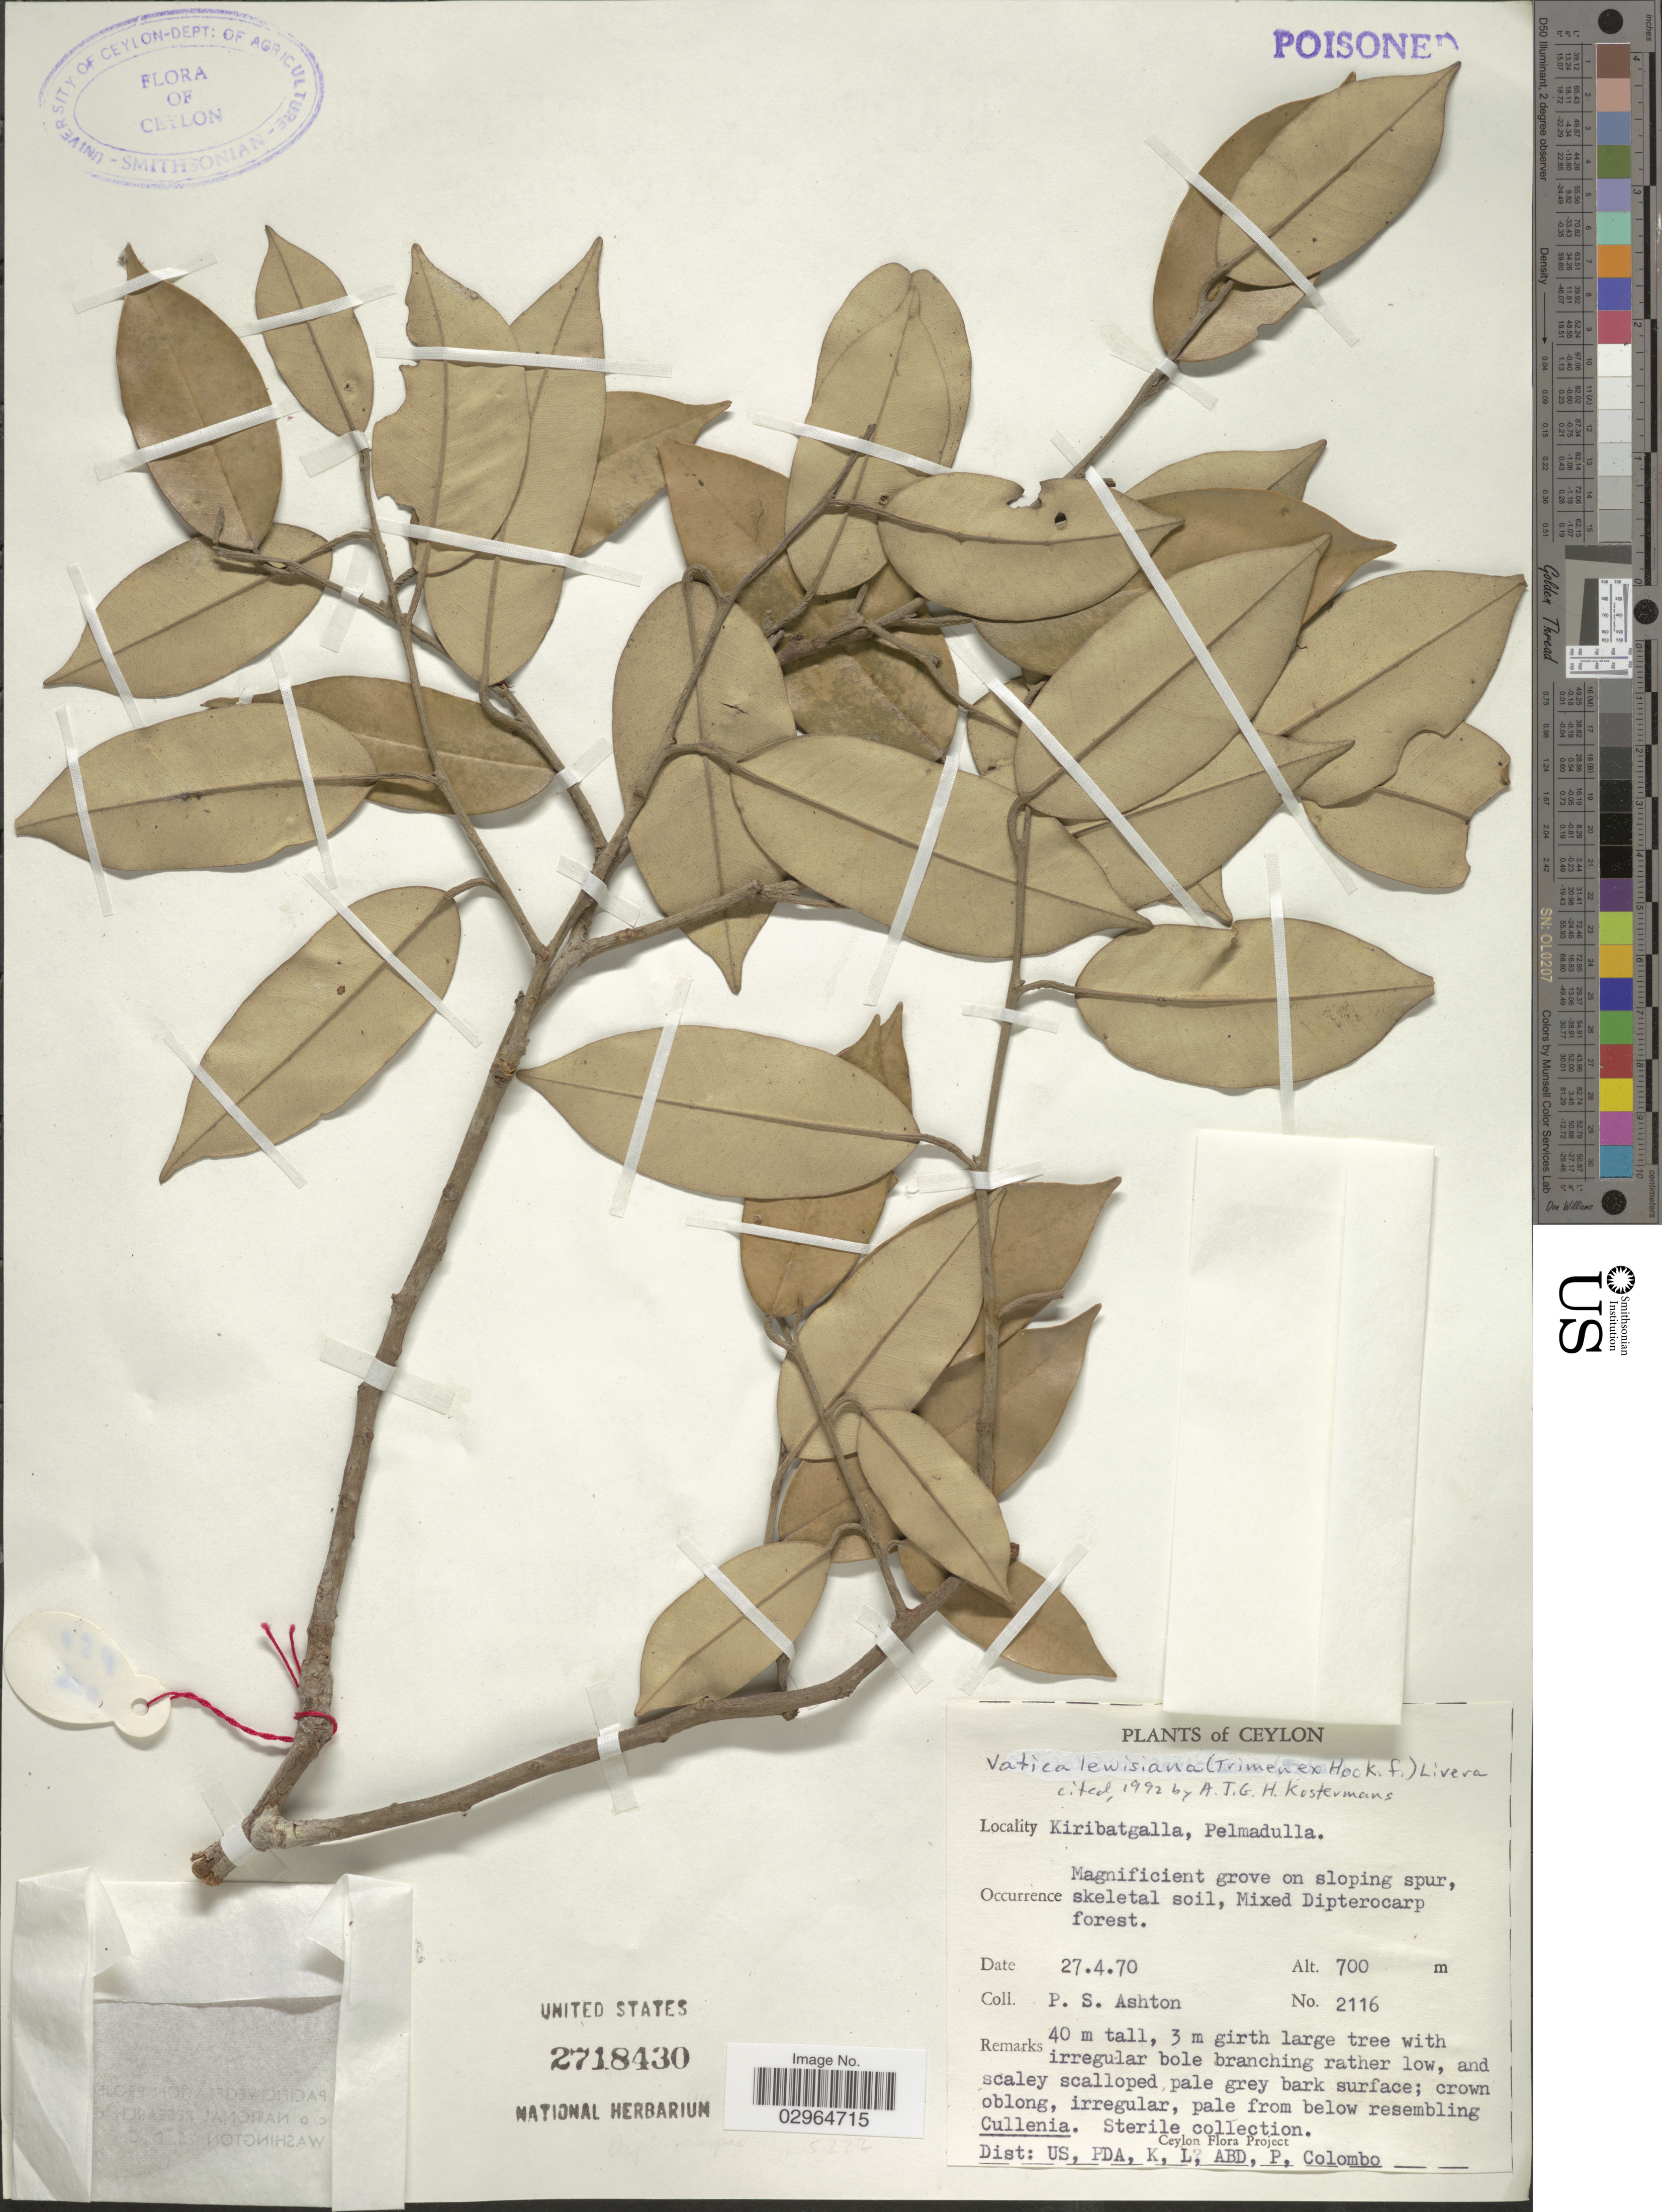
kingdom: Plantae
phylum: Tracheophyta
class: Magnoliopsida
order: Malvales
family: Dipterocarpaceae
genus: Vatica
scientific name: Vatica lewisiana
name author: Livera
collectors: P. S. Ashton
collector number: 2116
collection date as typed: Transcribed d/m/y: 27/4/70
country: Sri Lanka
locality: Ceylon. Kiribatgalla, Pelmadulla.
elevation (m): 700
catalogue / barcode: US 2718430